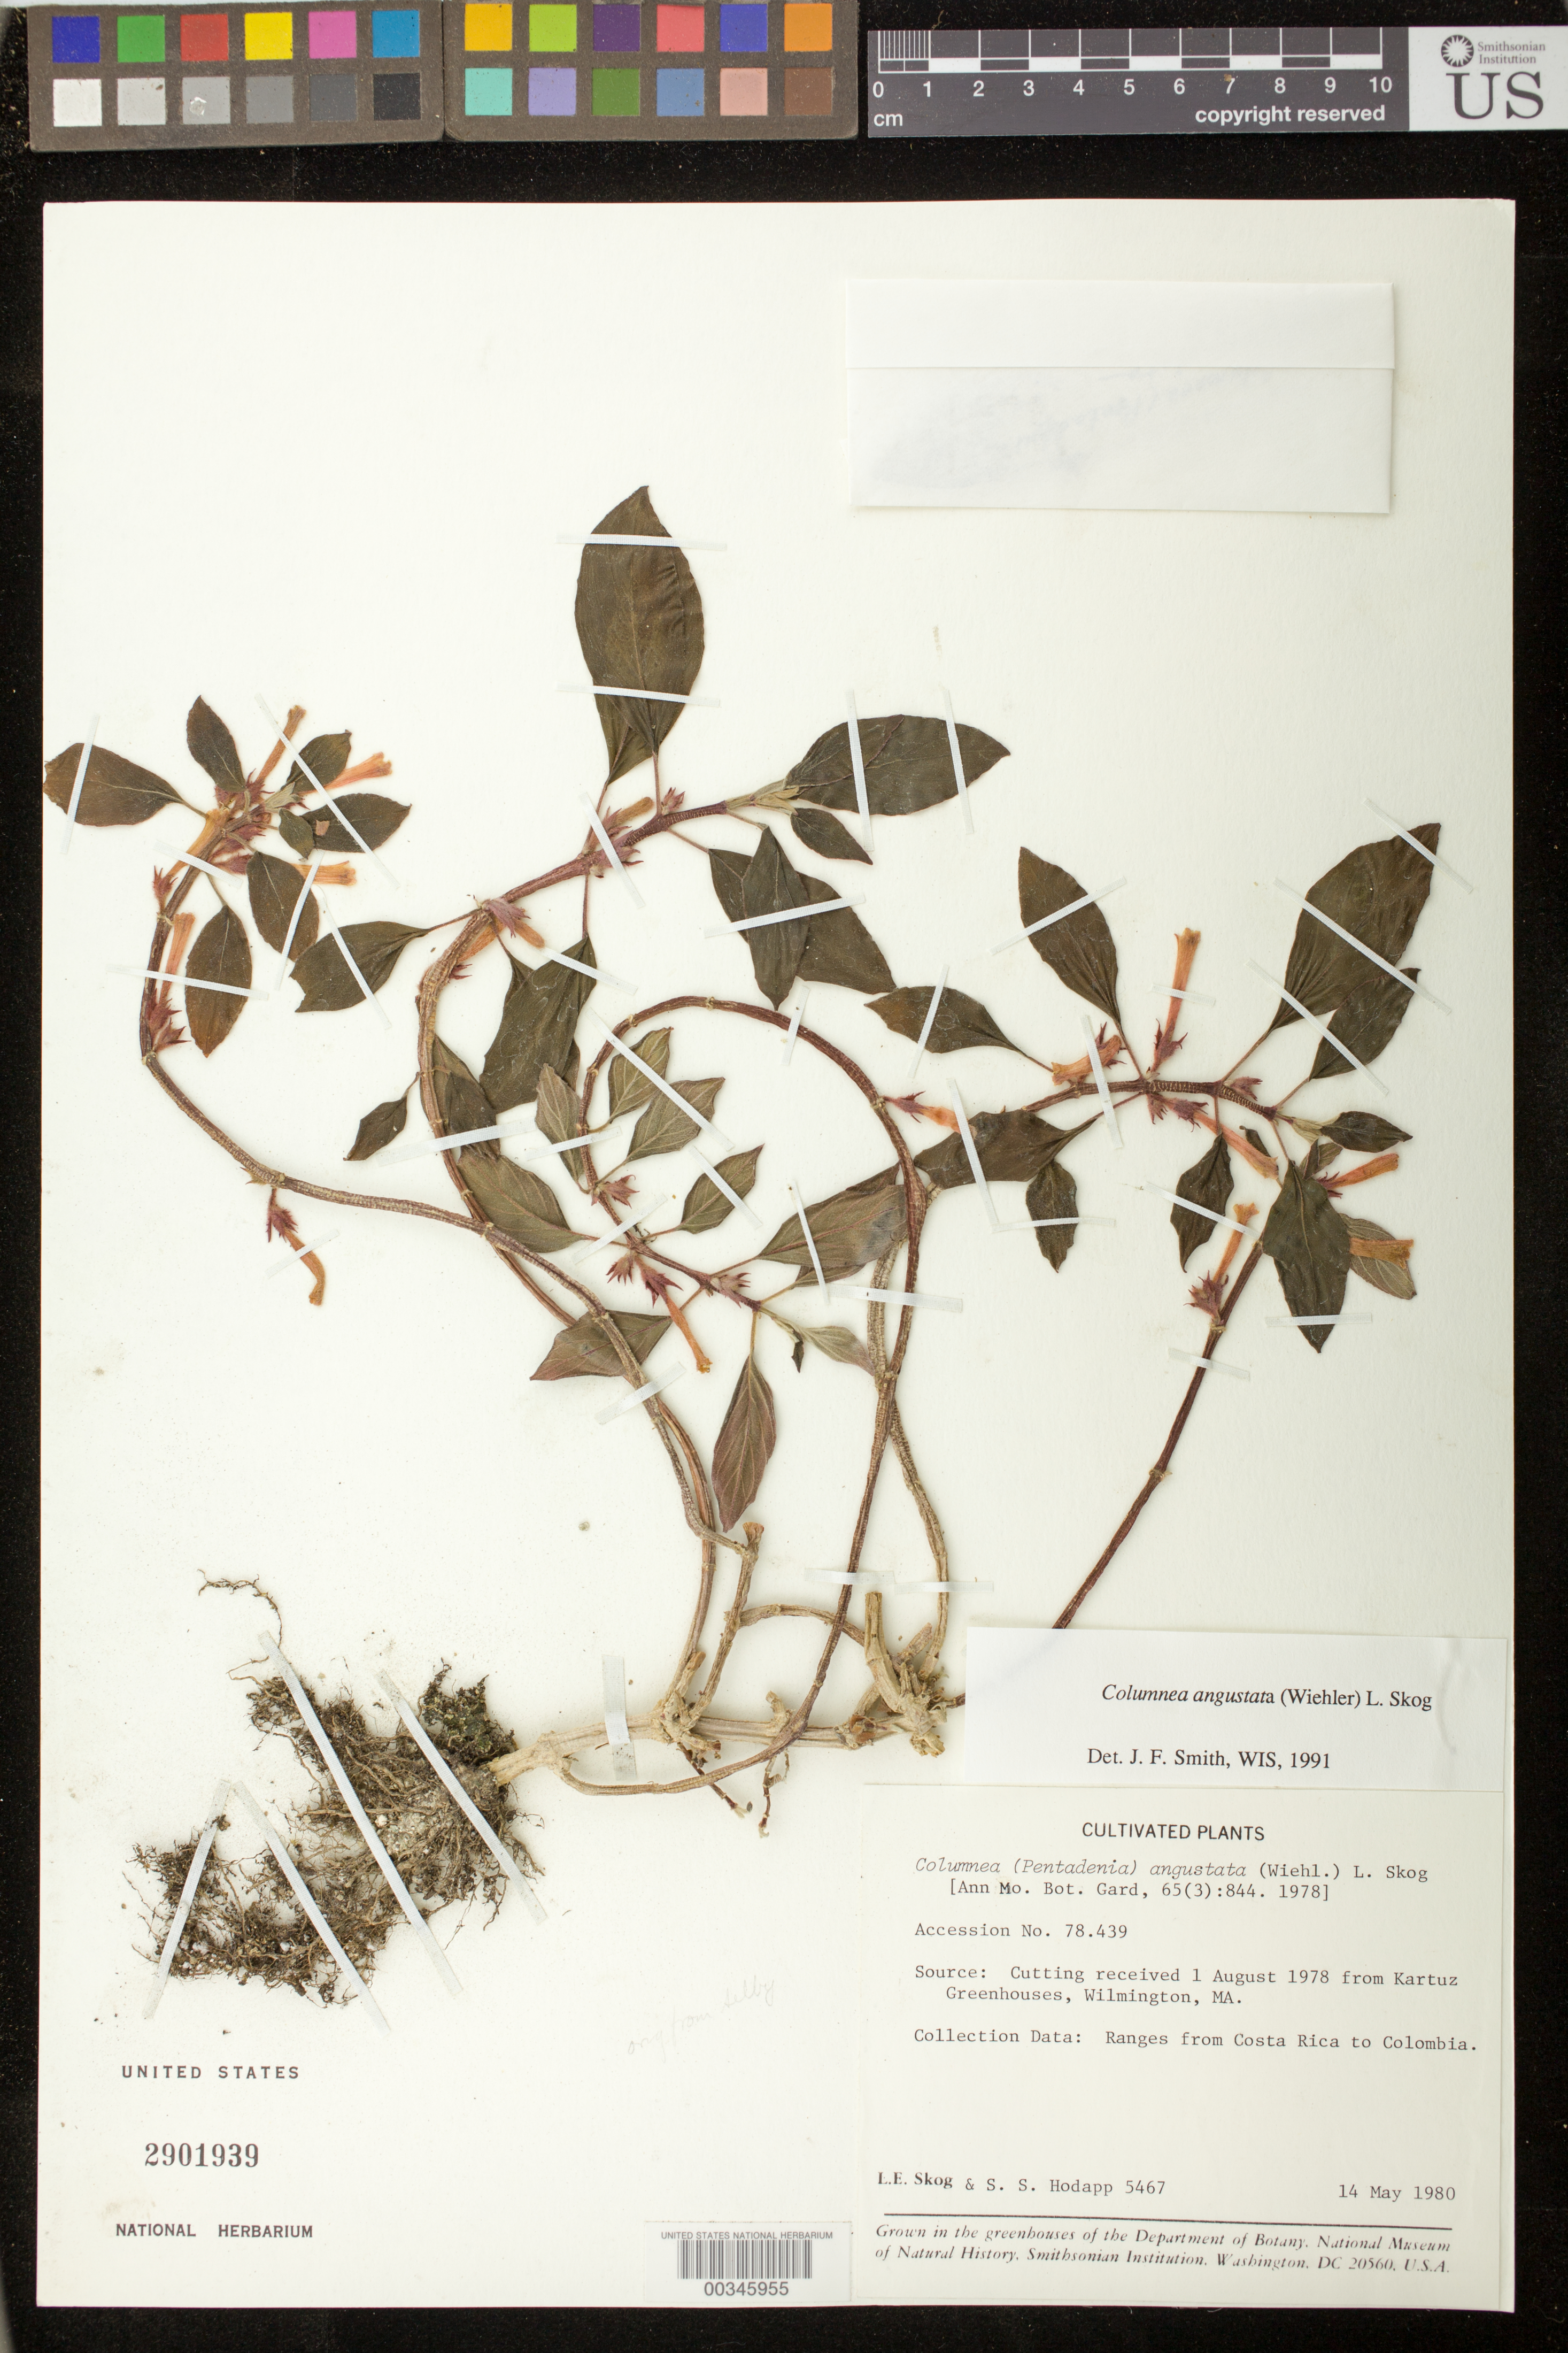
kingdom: Plantae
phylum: Tracheophyta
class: Magnoliopsida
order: Lamiales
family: Gesneriaceae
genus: Columnea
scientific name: Columnea angustata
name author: (Wiehler) L.E. Skog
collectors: L. E. Skog & S. Hodapp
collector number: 5467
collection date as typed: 14 May 1980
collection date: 1980-05-14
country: United States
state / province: District of Columbia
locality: U.S.A, District of Columbia, greenhouse at US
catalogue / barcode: US 2901939